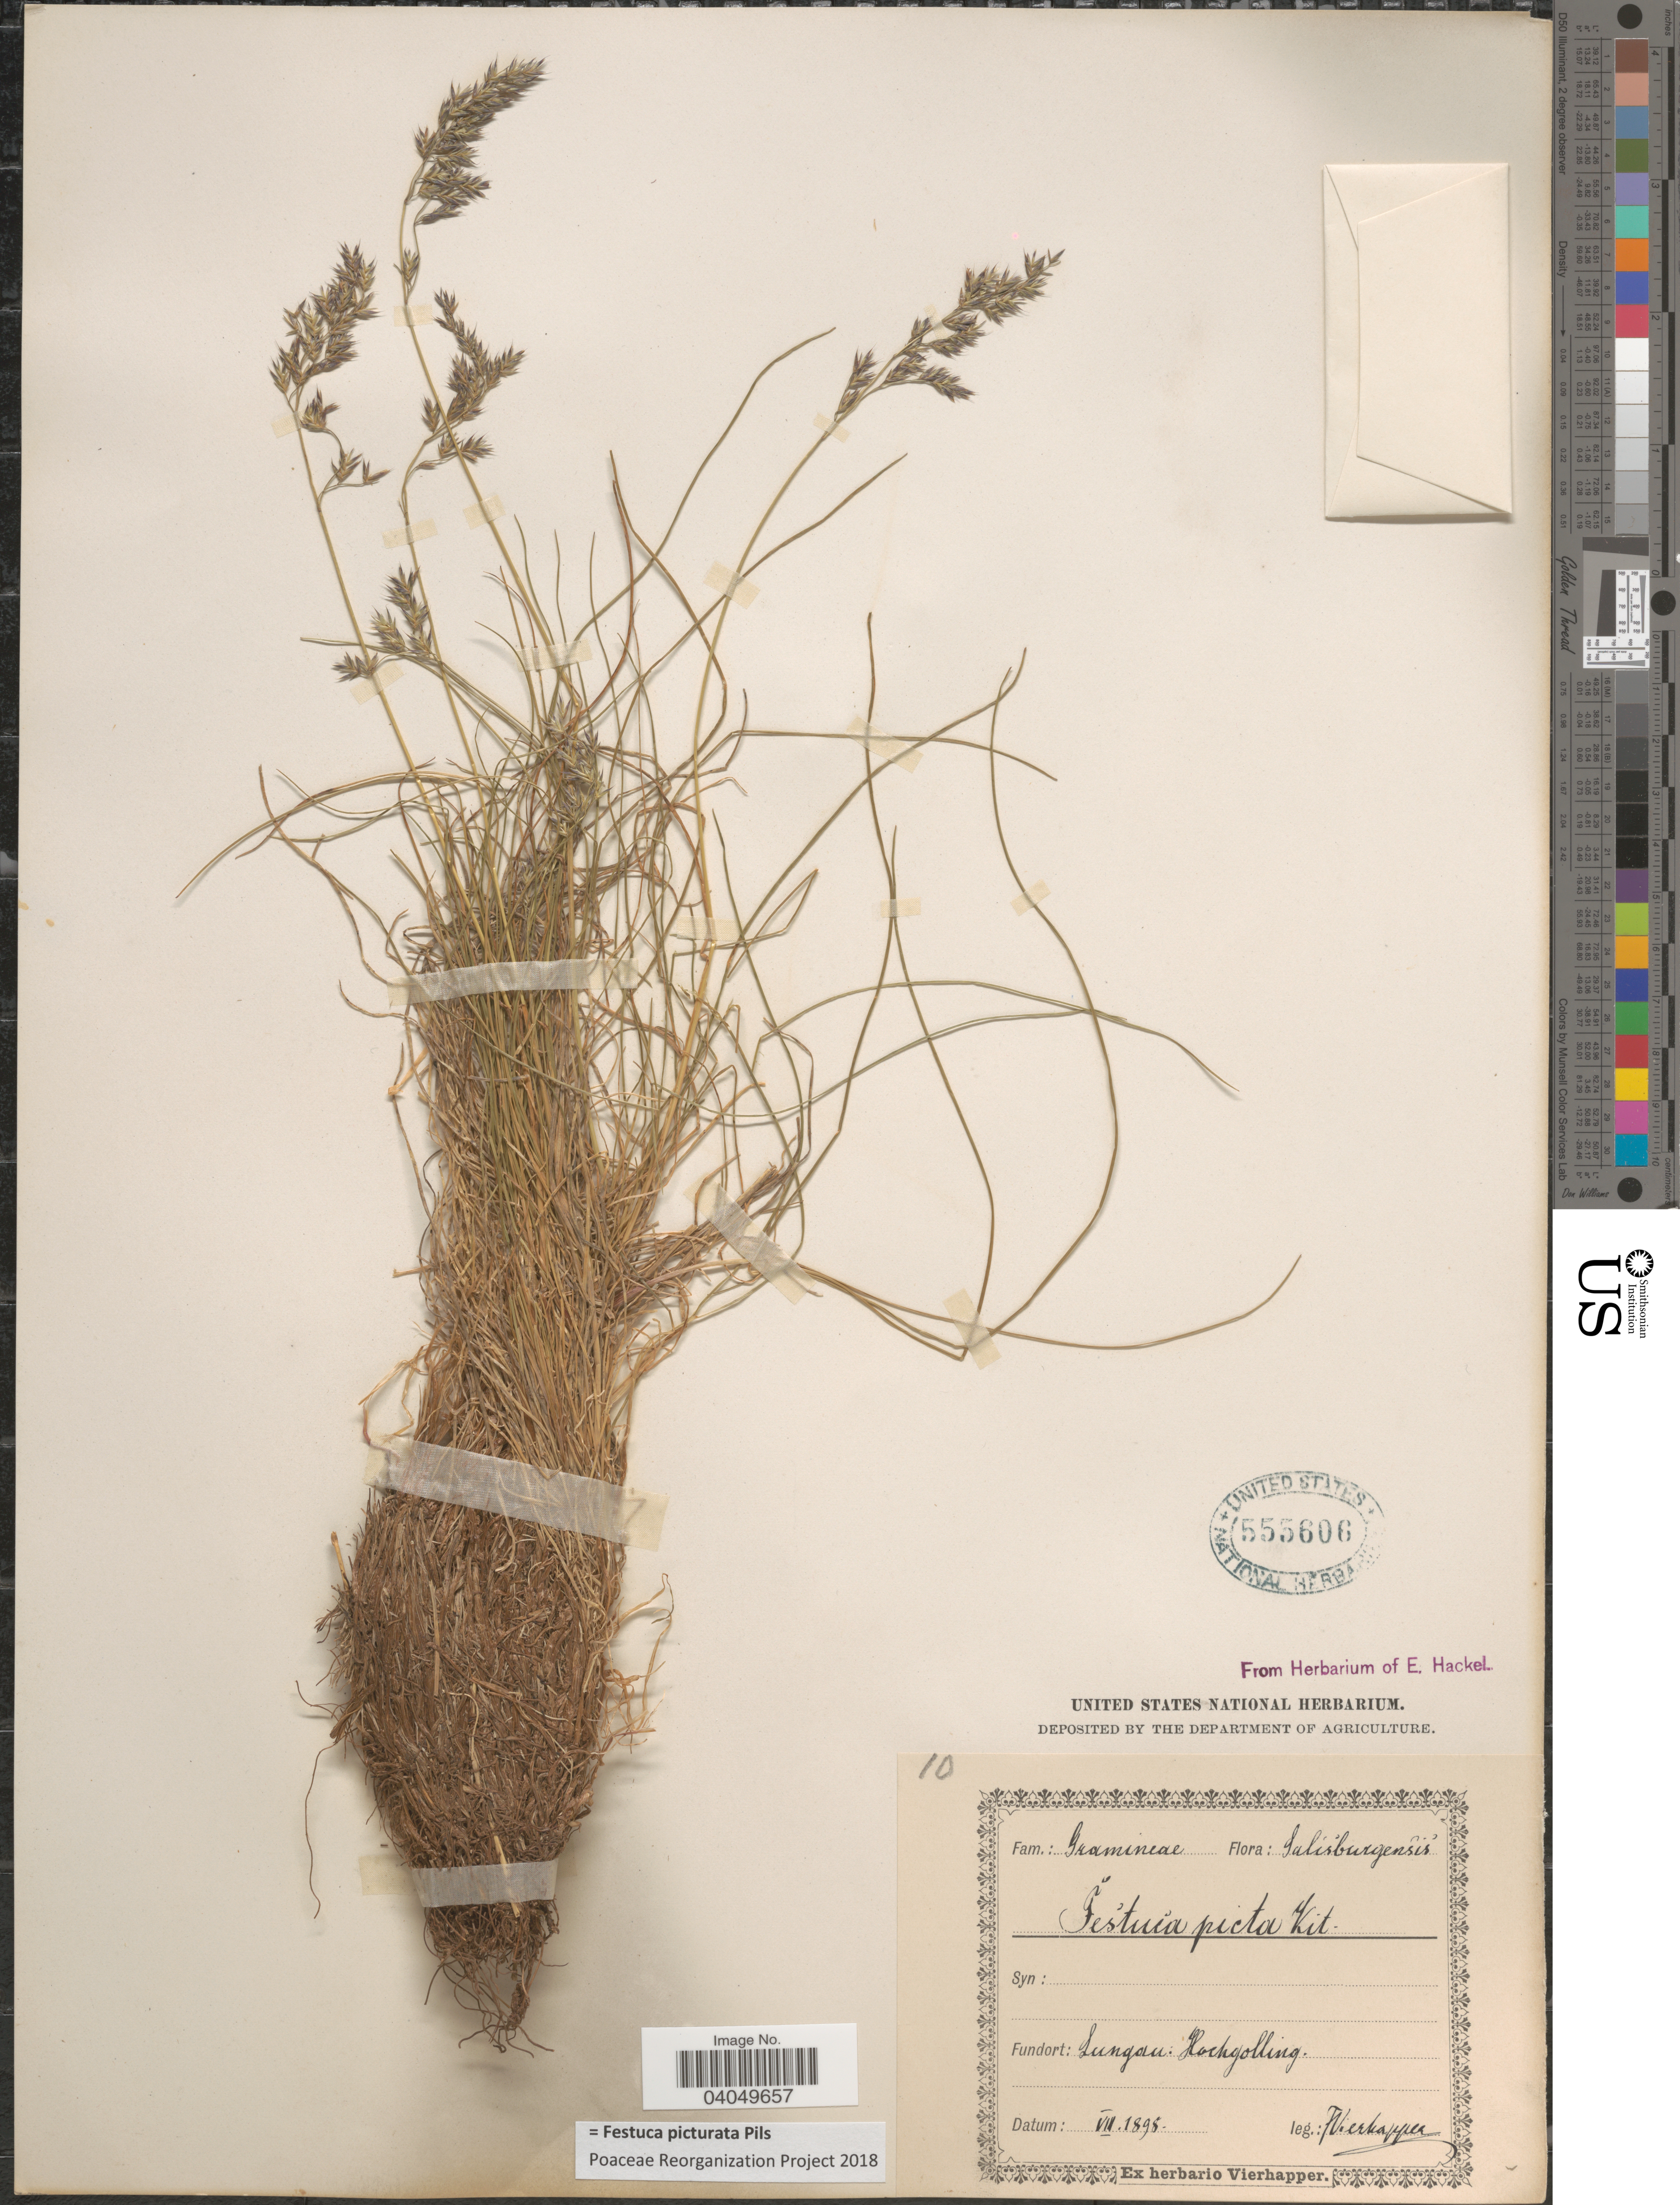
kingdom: Plantae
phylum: Tracheophyta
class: Liliopsida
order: Poales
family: Poaceae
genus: Festuca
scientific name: Festuca picturata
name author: G. Pils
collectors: F. Vierhapper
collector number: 10?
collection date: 1898-07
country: Austria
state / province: Salzburg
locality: Salisburgensis. Lungau: Hochgolling.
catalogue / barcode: US 555606